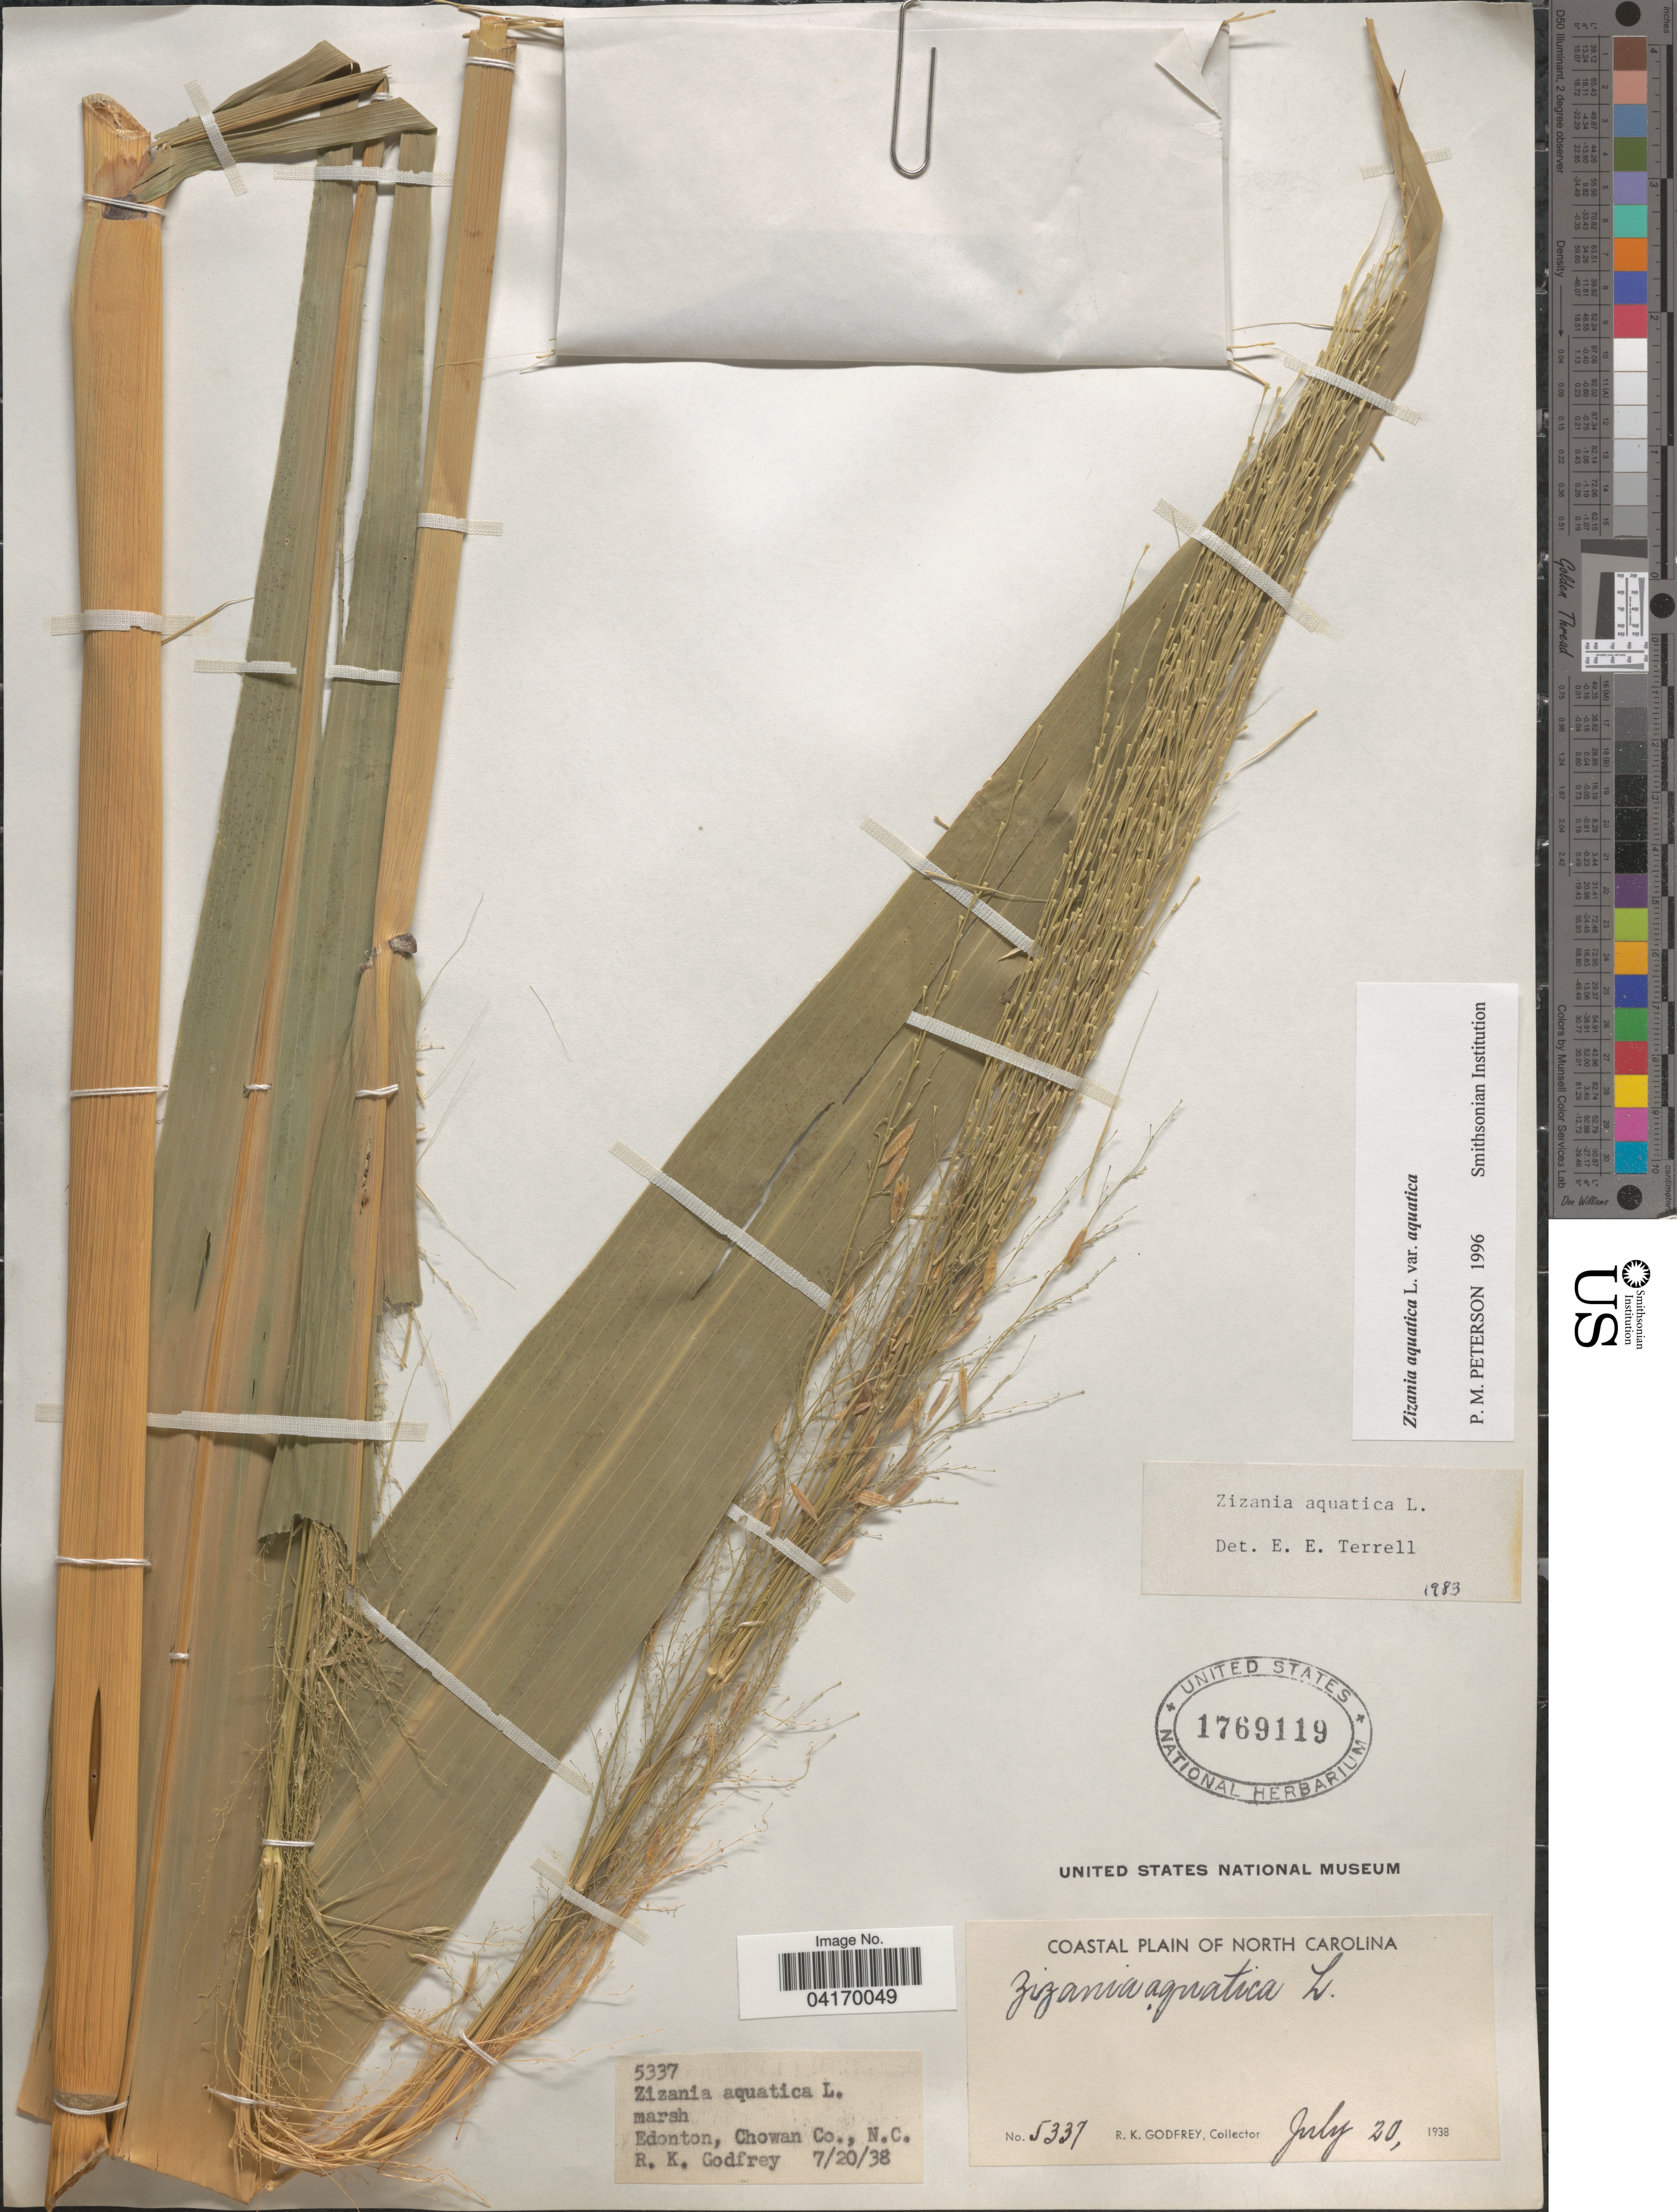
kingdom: Plantae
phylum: Tracheophyta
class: Liliopsida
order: Poales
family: Poaceae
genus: Zizania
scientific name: Zizania aquatica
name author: L.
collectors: R. K. Godfrey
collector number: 5337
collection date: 1938-07-20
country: United States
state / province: North Carolina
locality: Edonton, Chowan Co.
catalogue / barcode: US 1769119